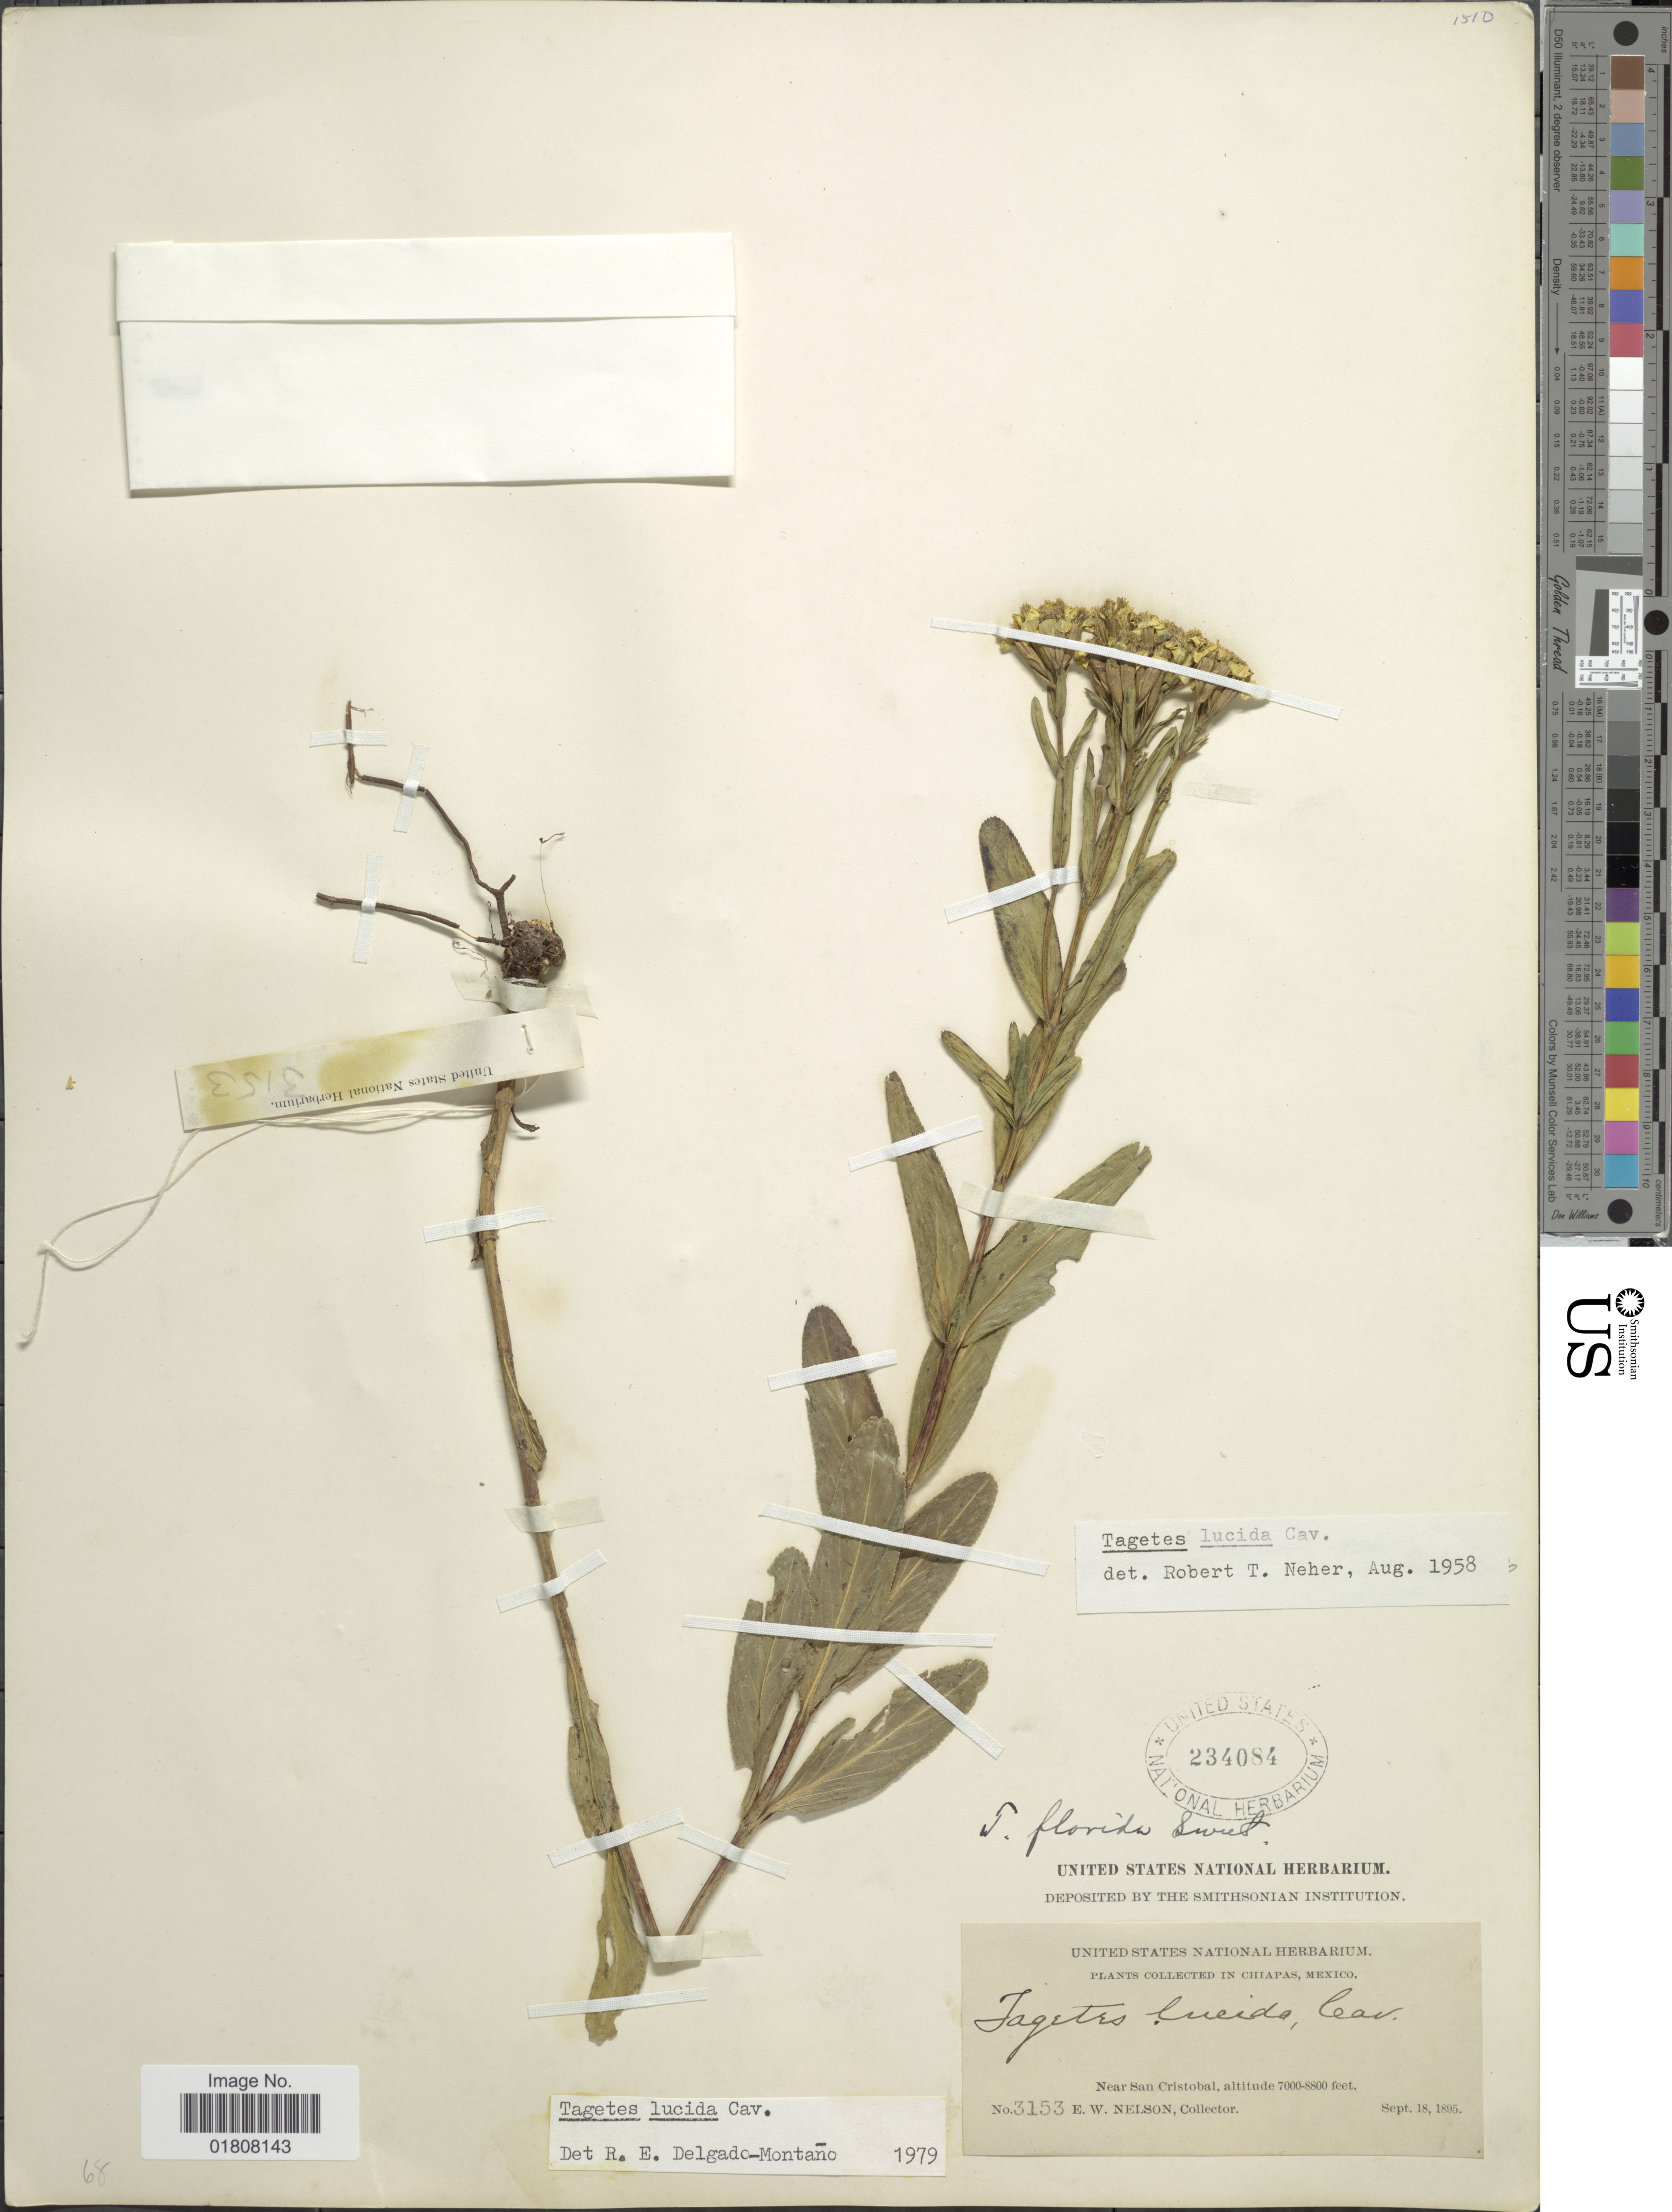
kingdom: Plantae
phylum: Tracheophyta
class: Magnoliopsida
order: Asterales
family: Asteraceae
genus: Tagetes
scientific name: Tagetes lucida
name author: Cav.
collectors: E. W. Nelson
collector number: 3153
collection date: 1895-09-18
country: Mexico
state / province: Chiapas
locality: Near San Cristobal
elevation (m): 2134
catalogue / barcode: US 234084